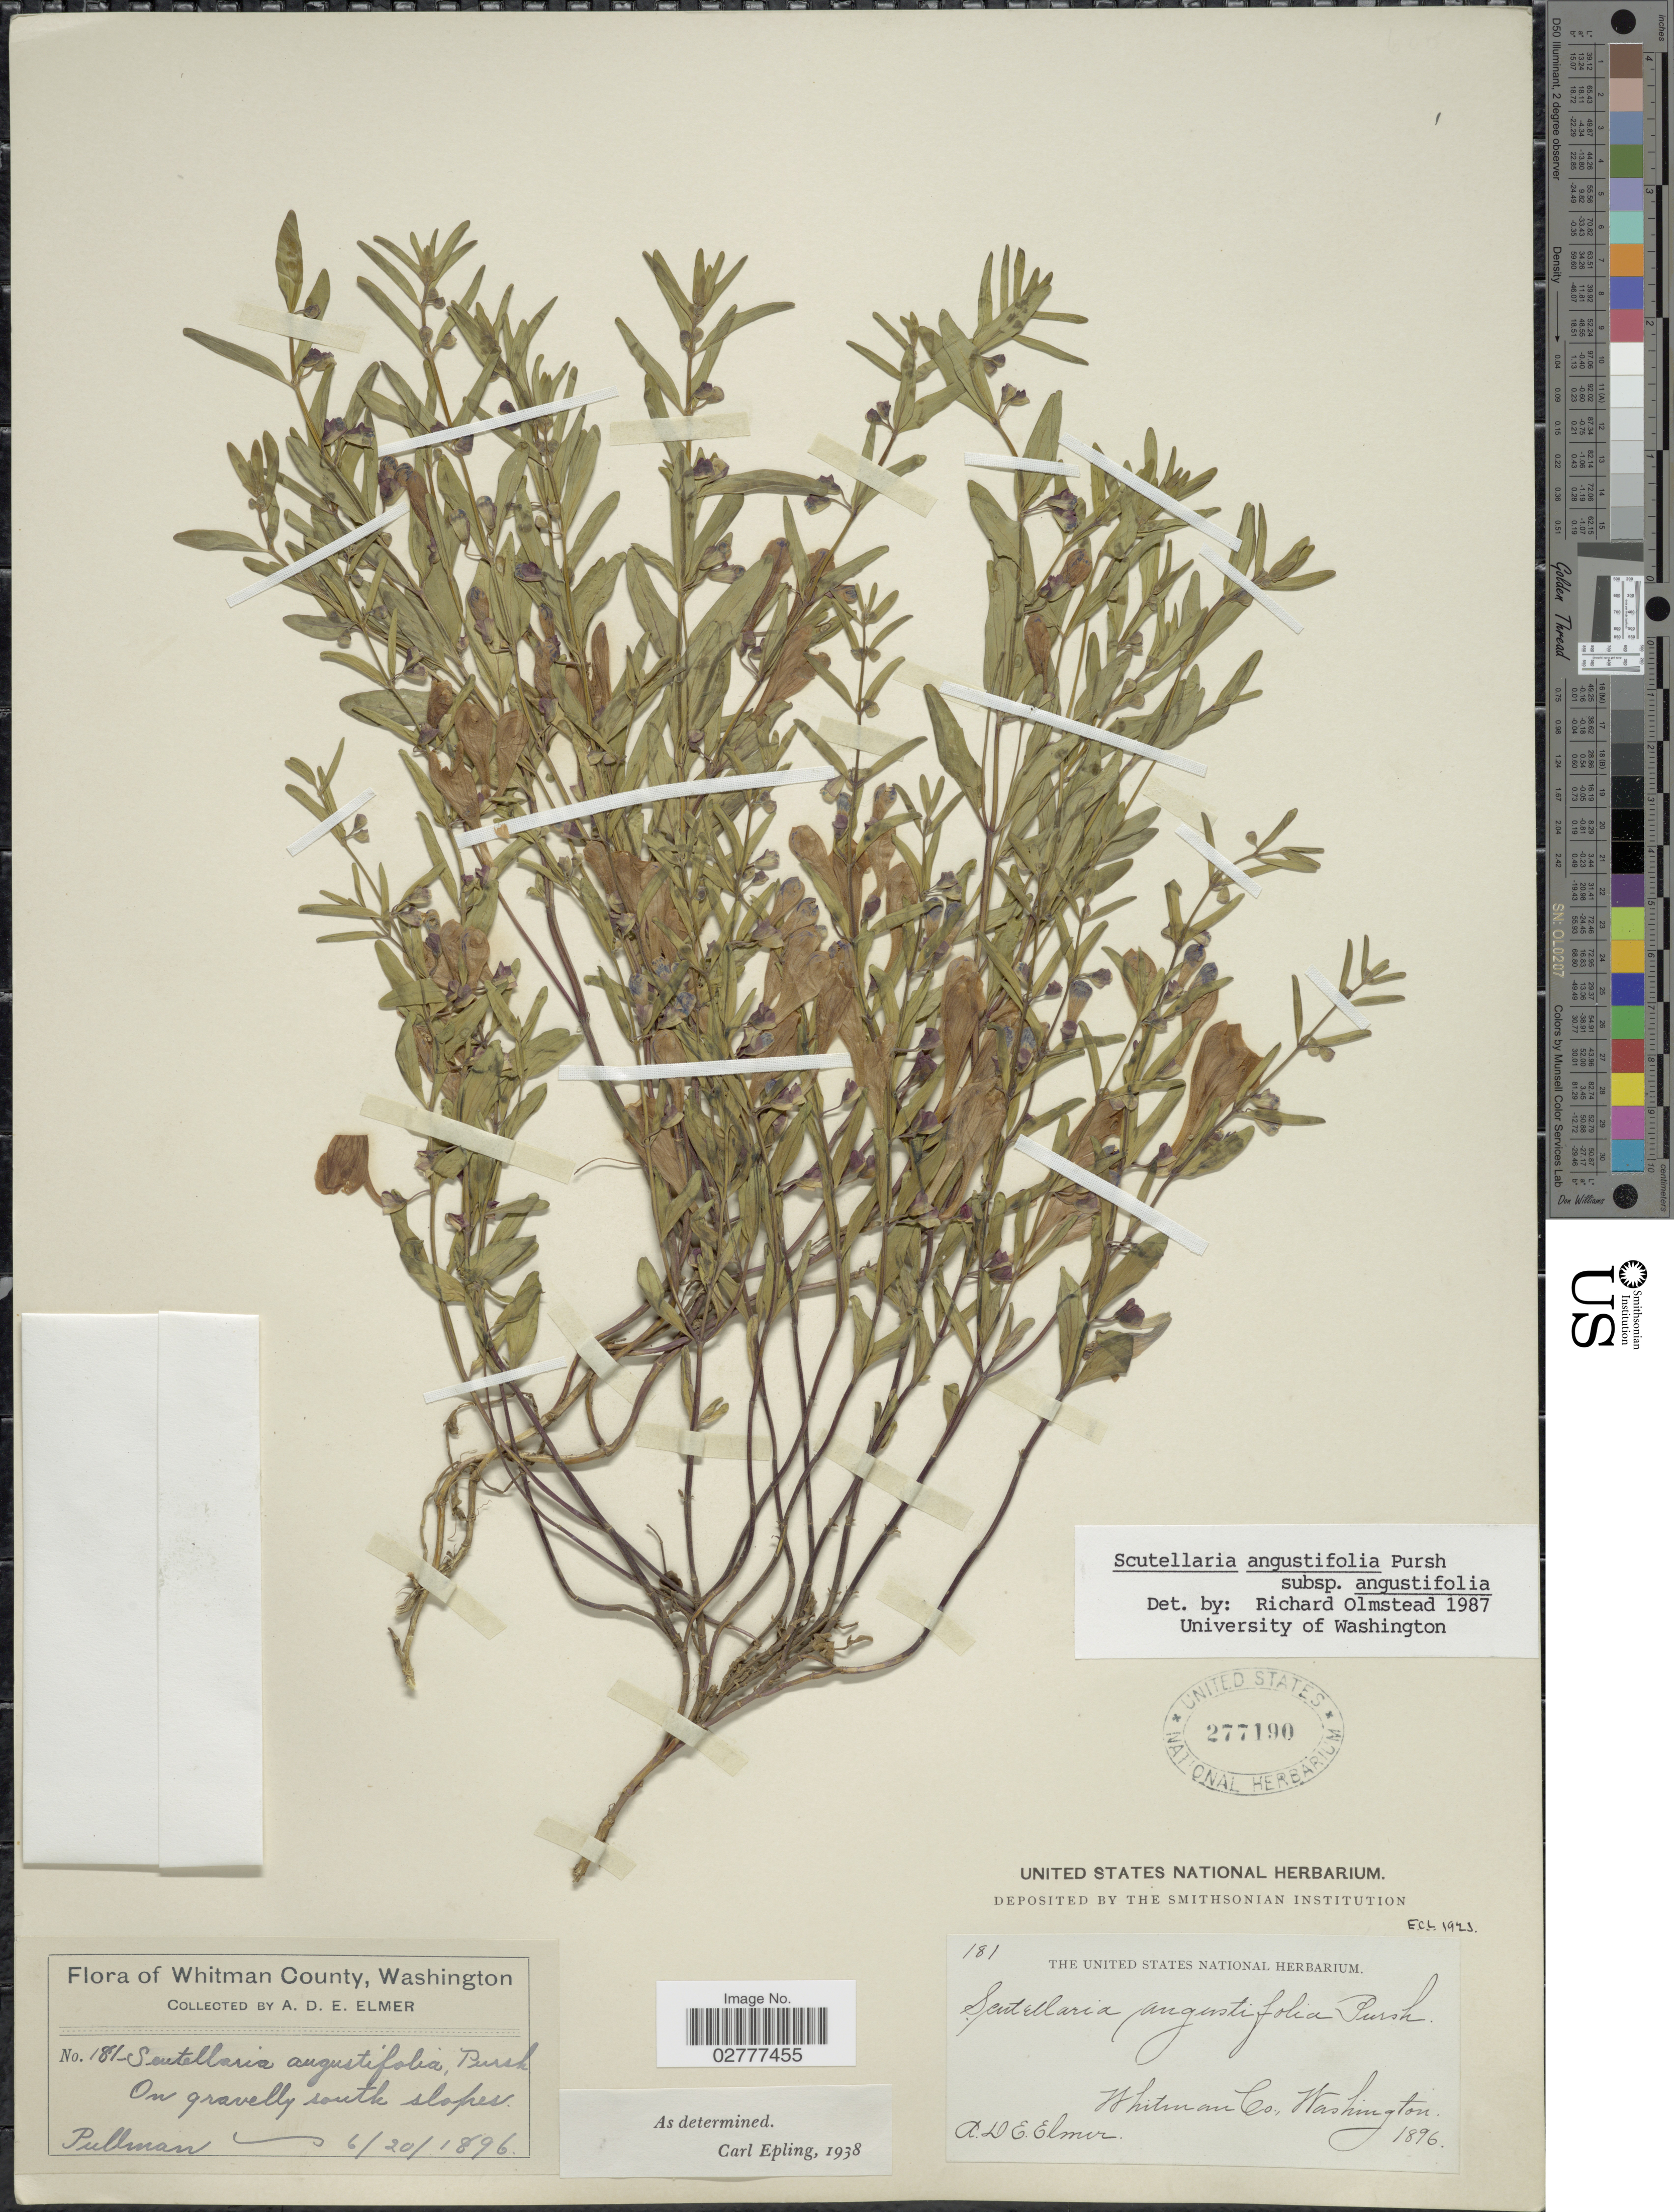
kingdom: Plantae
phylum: Tracheophyta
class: Magnoliopsida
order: Lamiales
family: Lamiaceae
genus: Scutellaria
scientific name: Scutellaria angustifolia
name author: Pursh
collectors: A. D. E. Elmer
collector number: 181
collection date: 1896-06-20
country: United States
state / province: Washington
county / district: Whitman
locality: On gravelly south slopes. Pullman, Whitman Co.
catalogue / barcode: US 277190